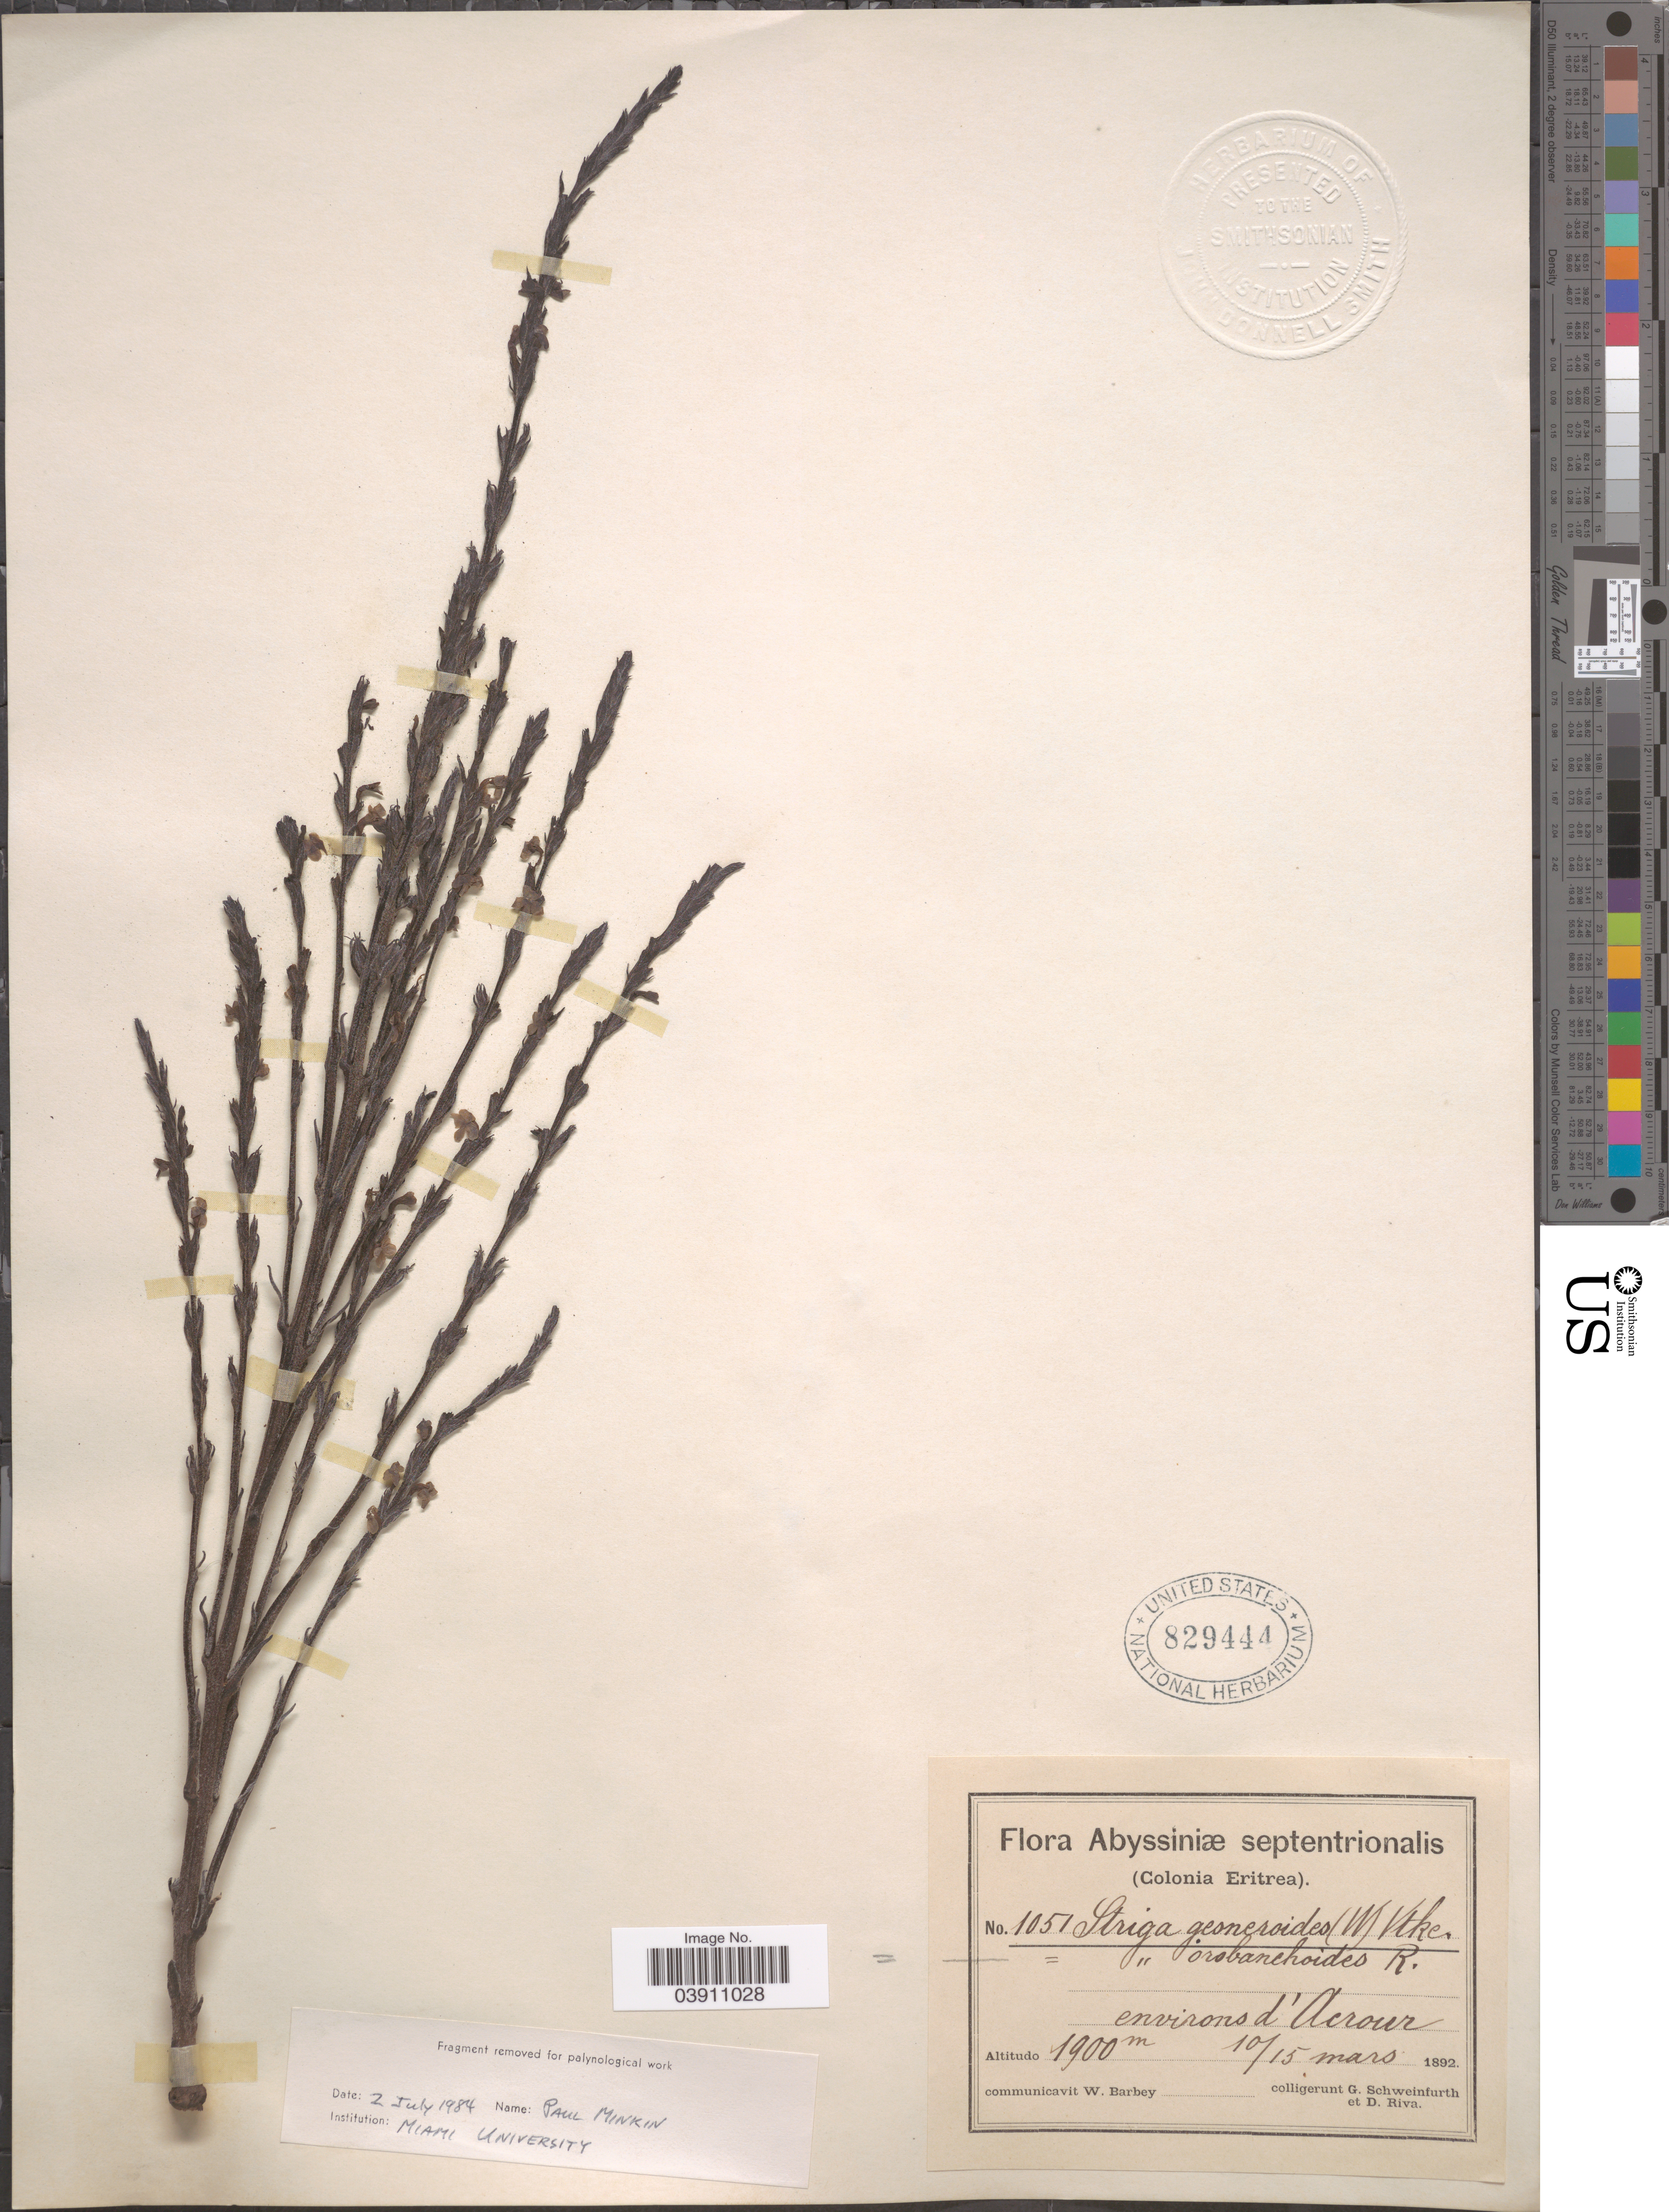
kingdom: Plantae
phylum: Tracheophyta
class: Magnoliopsida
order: Lamiales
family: Orobanchaceae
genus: Striga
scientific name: Striga orobanchoides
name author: (R. Br.) Benth.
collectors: G. A. Schweinfurth (herbarium) & D. Riva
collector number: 1051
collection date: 1892-03-10/1892-03-15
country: Eritrea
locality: Abyssiniæ septentrionalis (Colonia Eritrea). Environs d'Acrour.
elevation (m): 1900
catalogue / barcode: US 829444